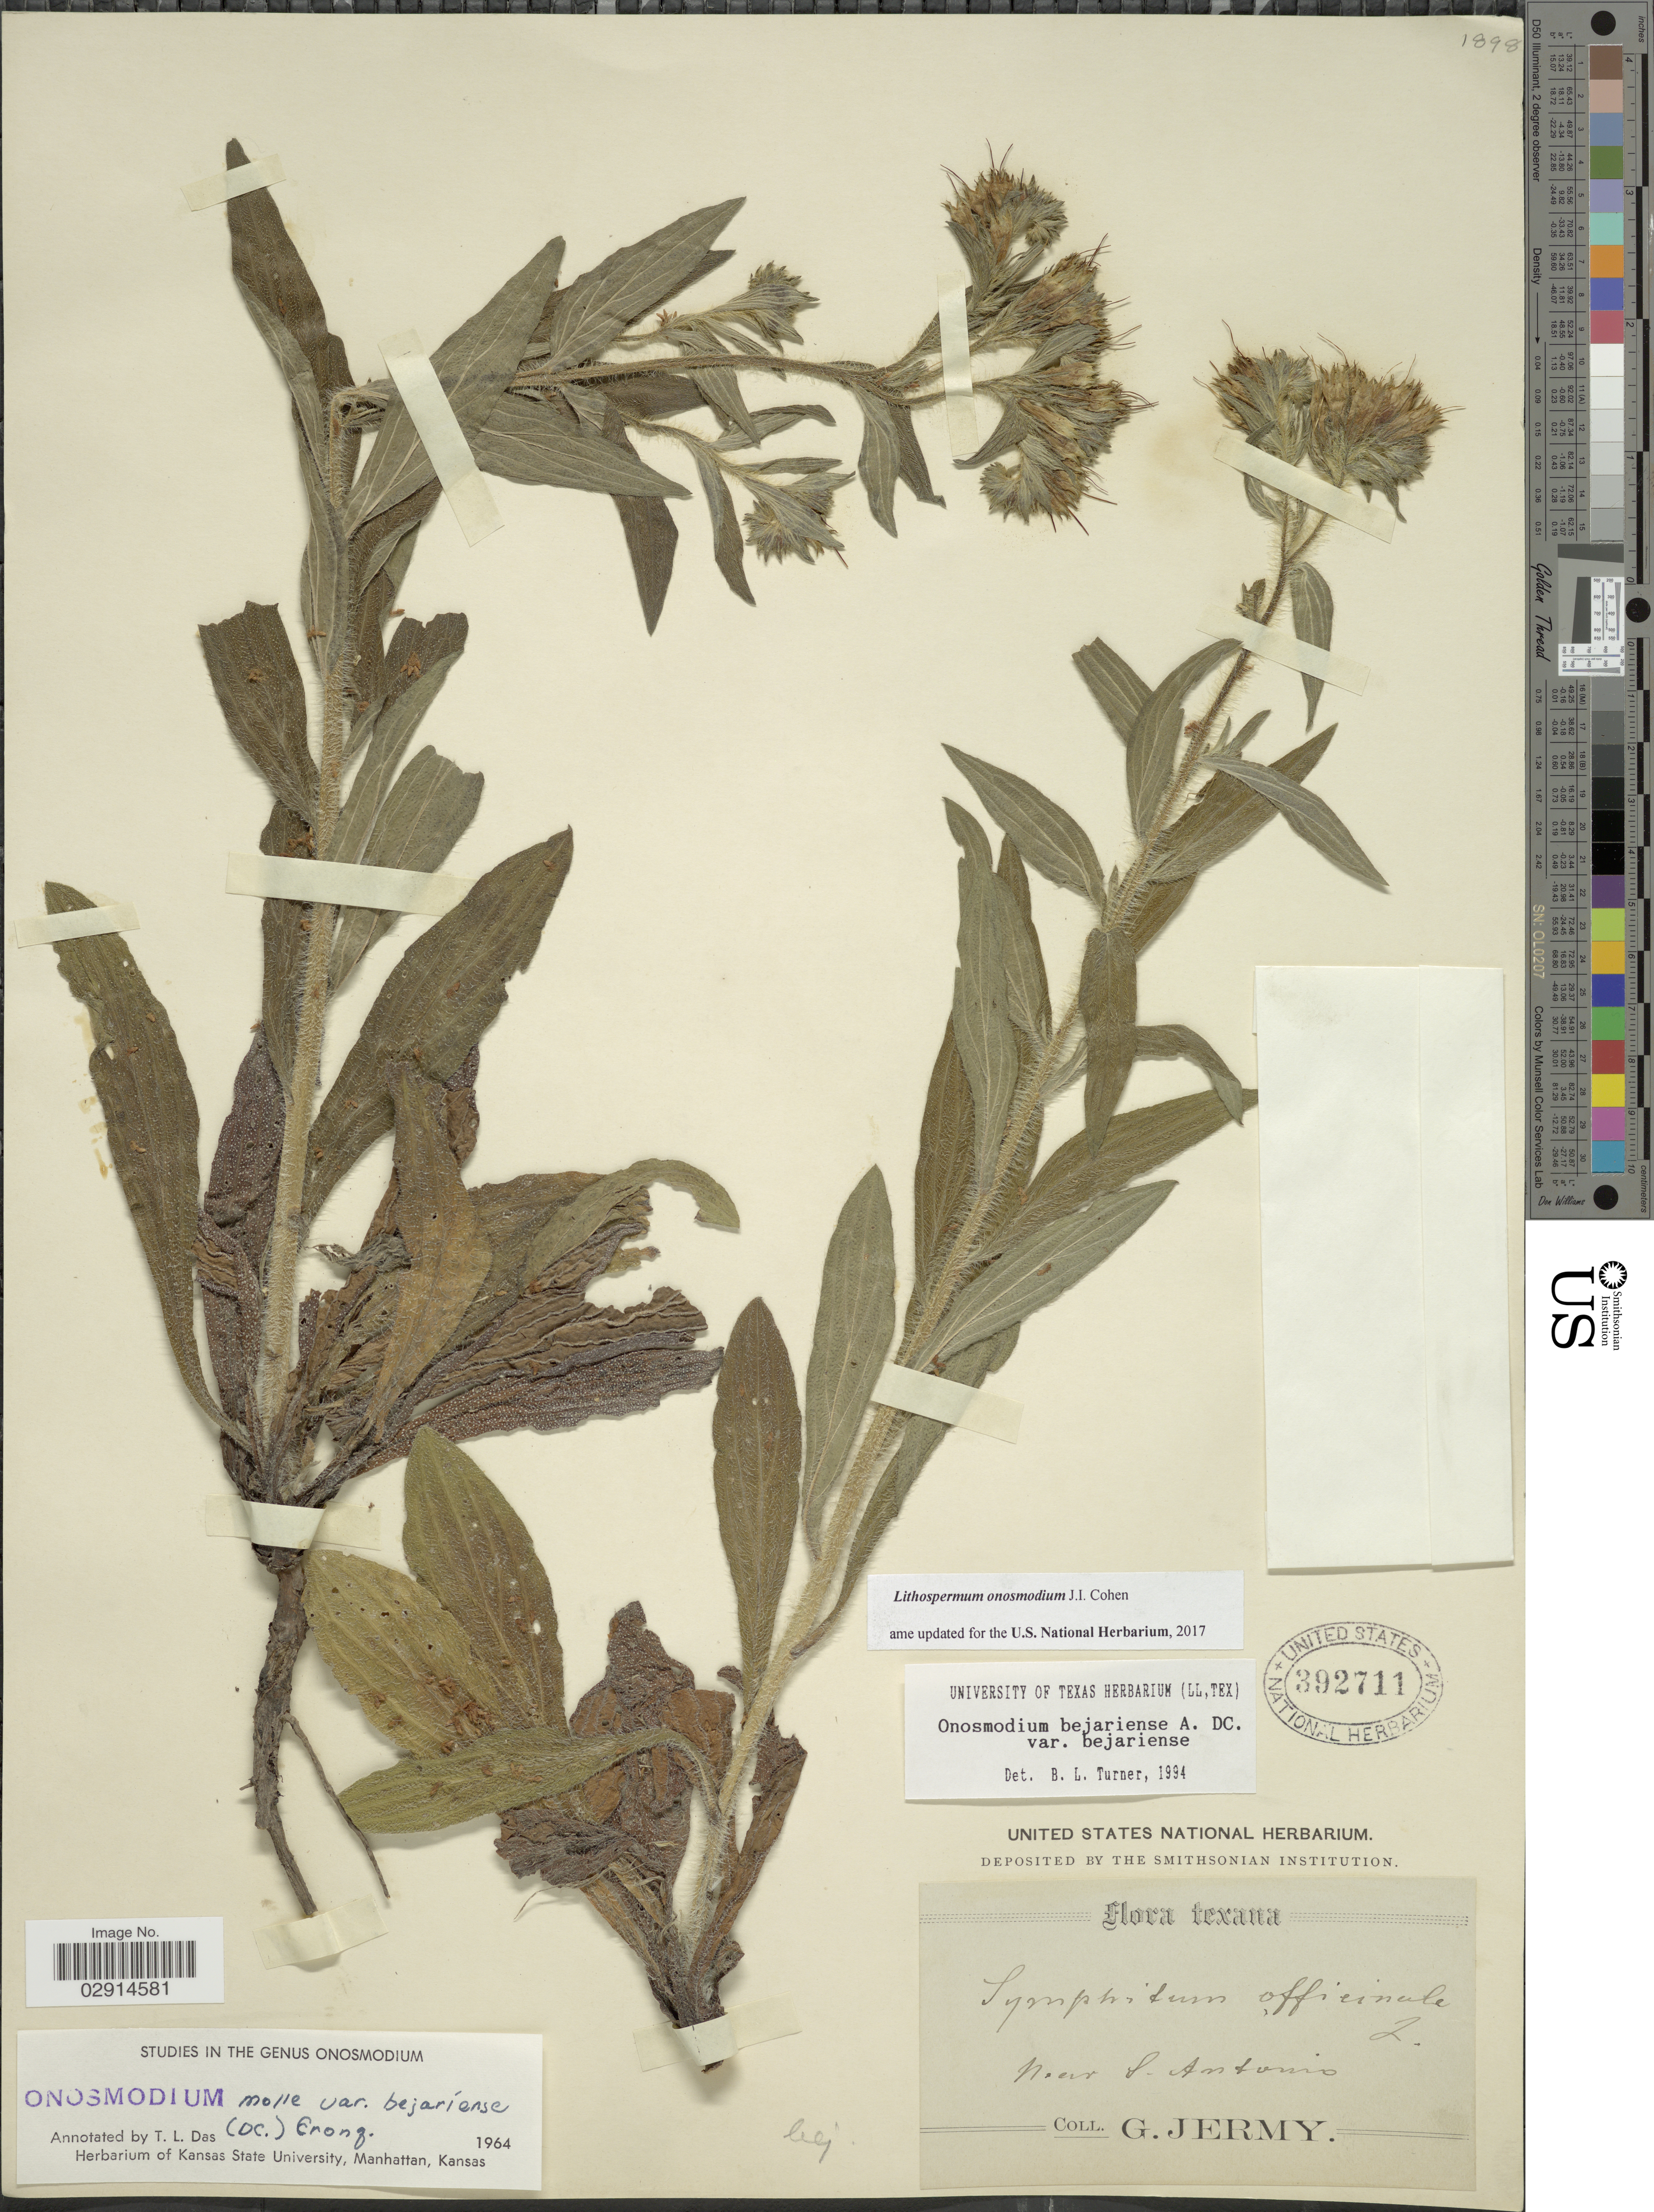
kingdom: Plantae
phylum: Tracheophyta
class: Magnoliopsida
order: Boraginales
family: Boraginaceae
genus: Lithospermum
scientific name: Lithospermum onosmodium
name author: Cohen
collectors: G. Jermy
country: United States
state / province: Texas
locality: Texana. Near S. Antonio.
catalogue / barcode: US 392711